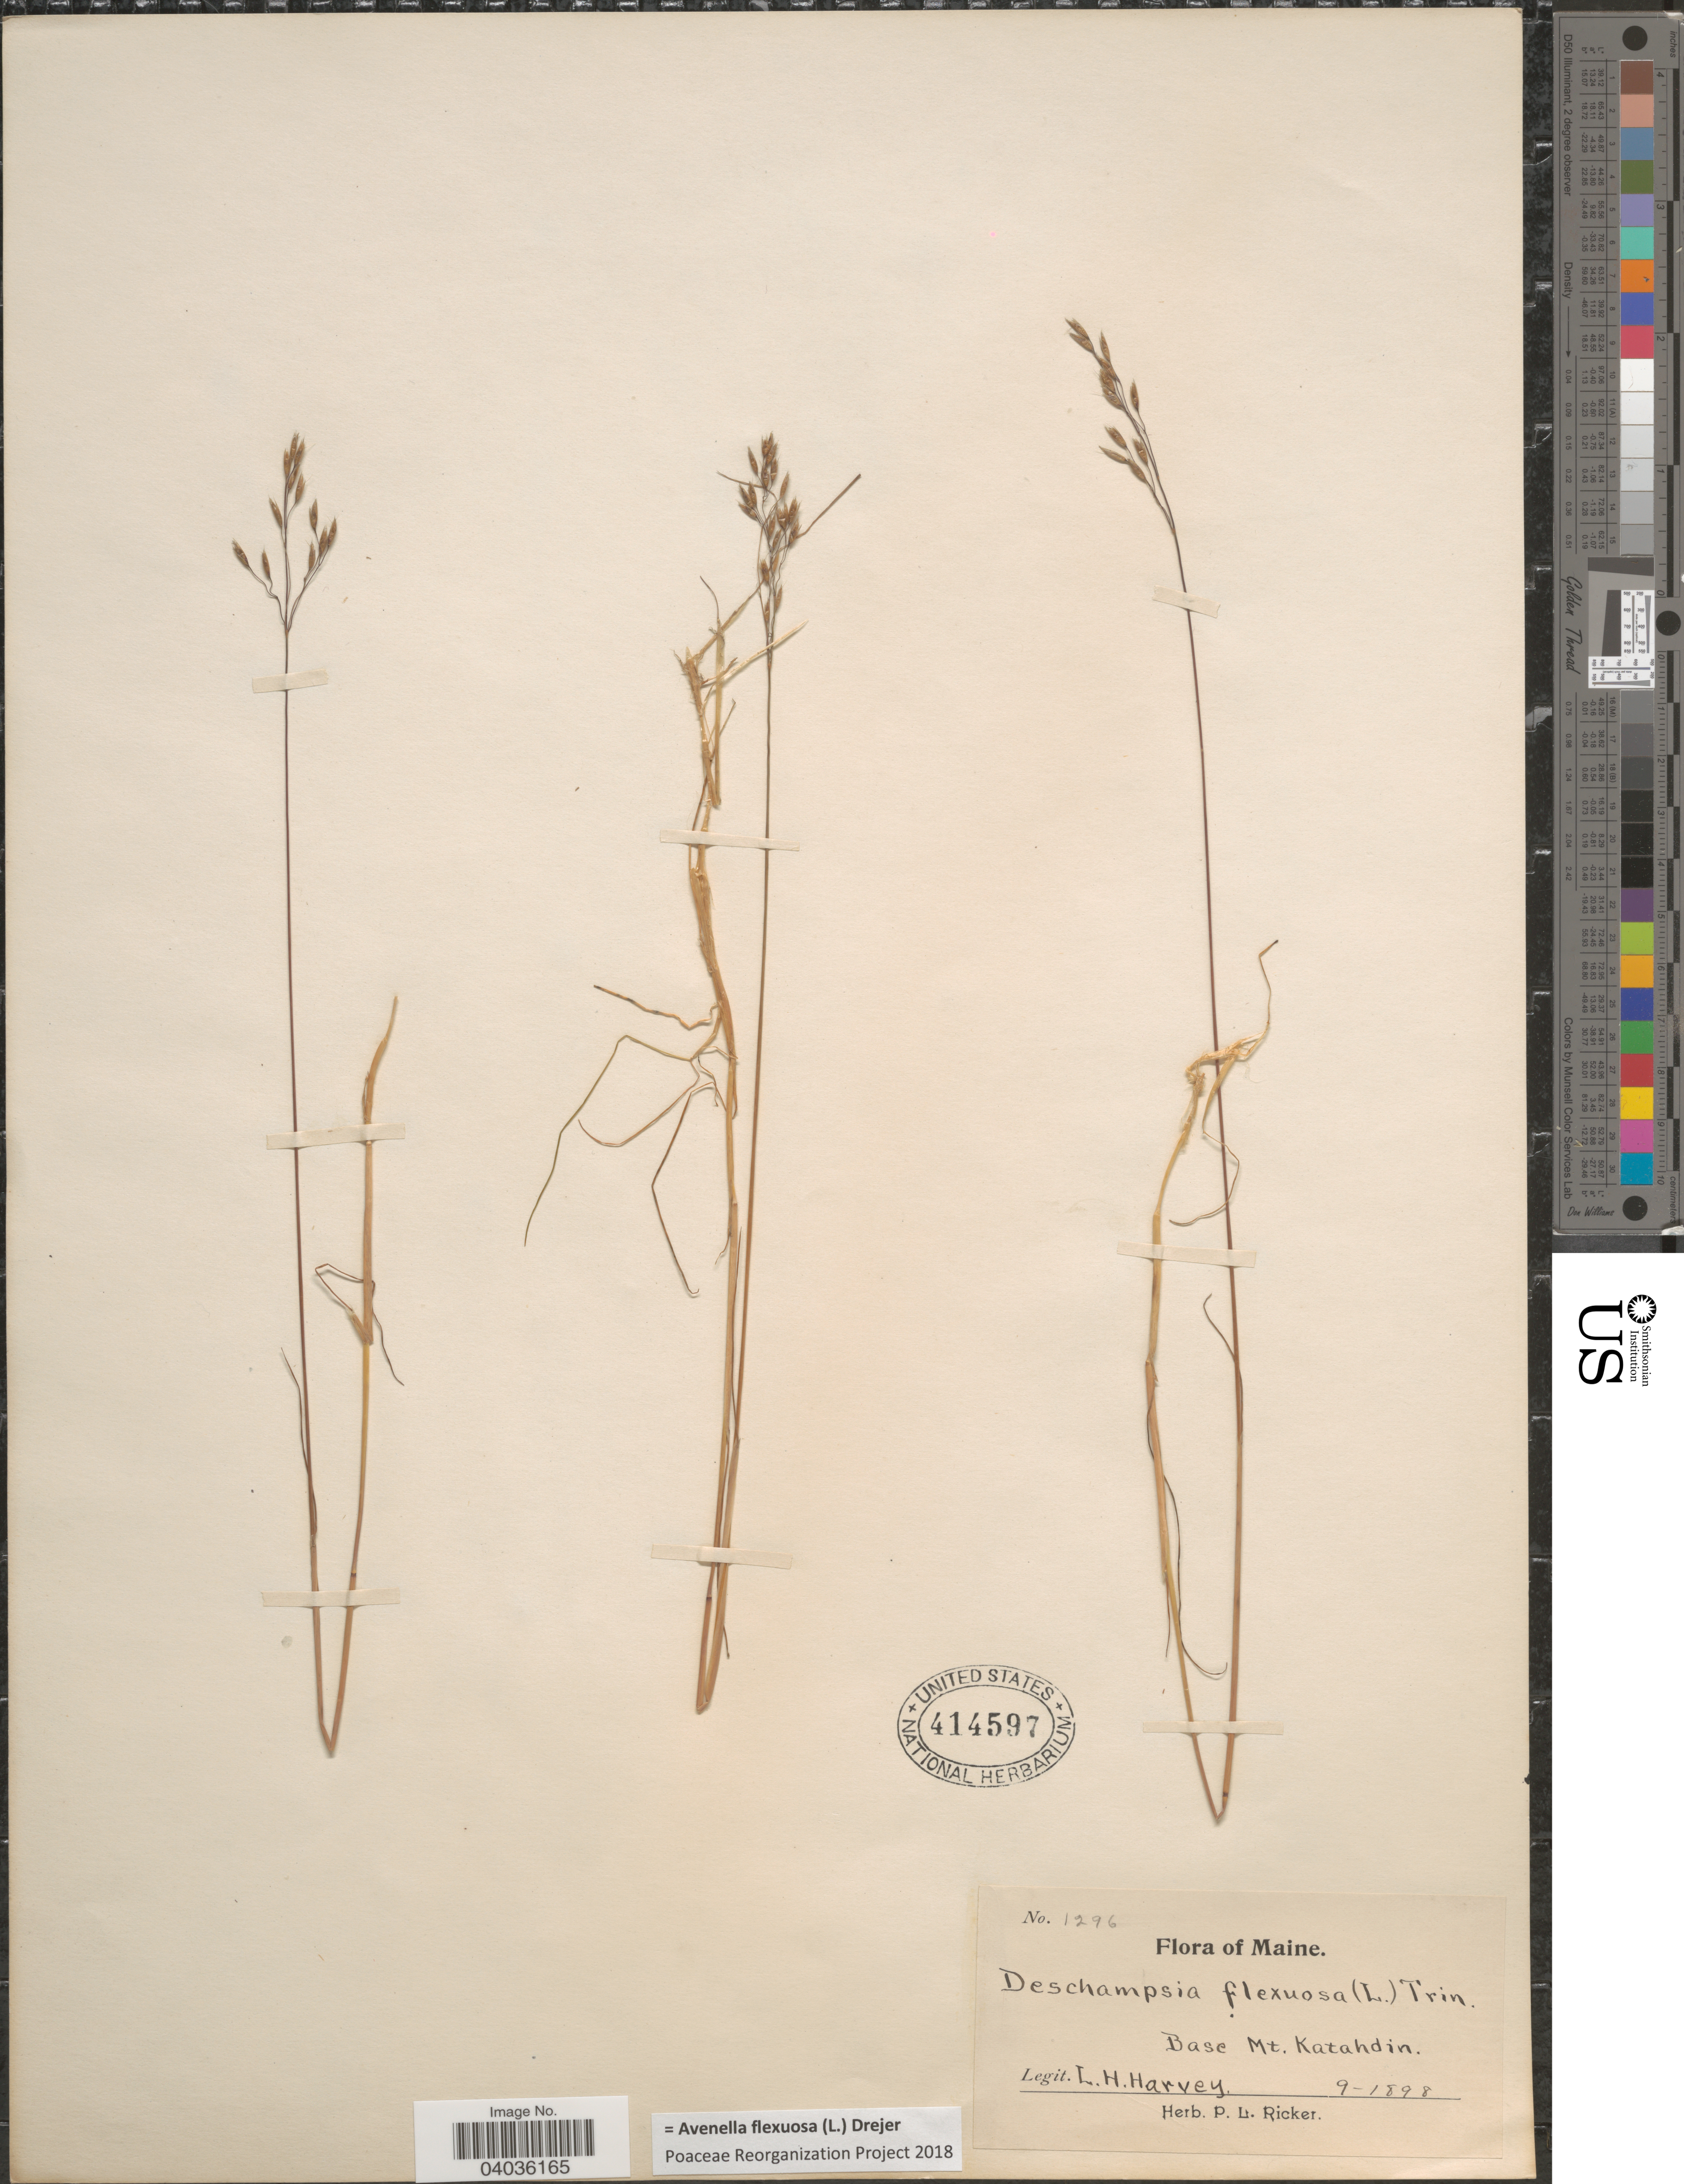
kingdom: Plantae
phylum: Tracheophyta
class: Liliopsida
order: Poales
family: Poaceae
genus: Avenella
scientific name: Avenella flexuosa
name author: (L.) Drejer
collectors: L. H. Harvey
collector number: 1296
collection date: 1898-09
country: United States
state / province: Maine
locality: Base Mt. Katahdin.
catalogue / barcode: US 414597